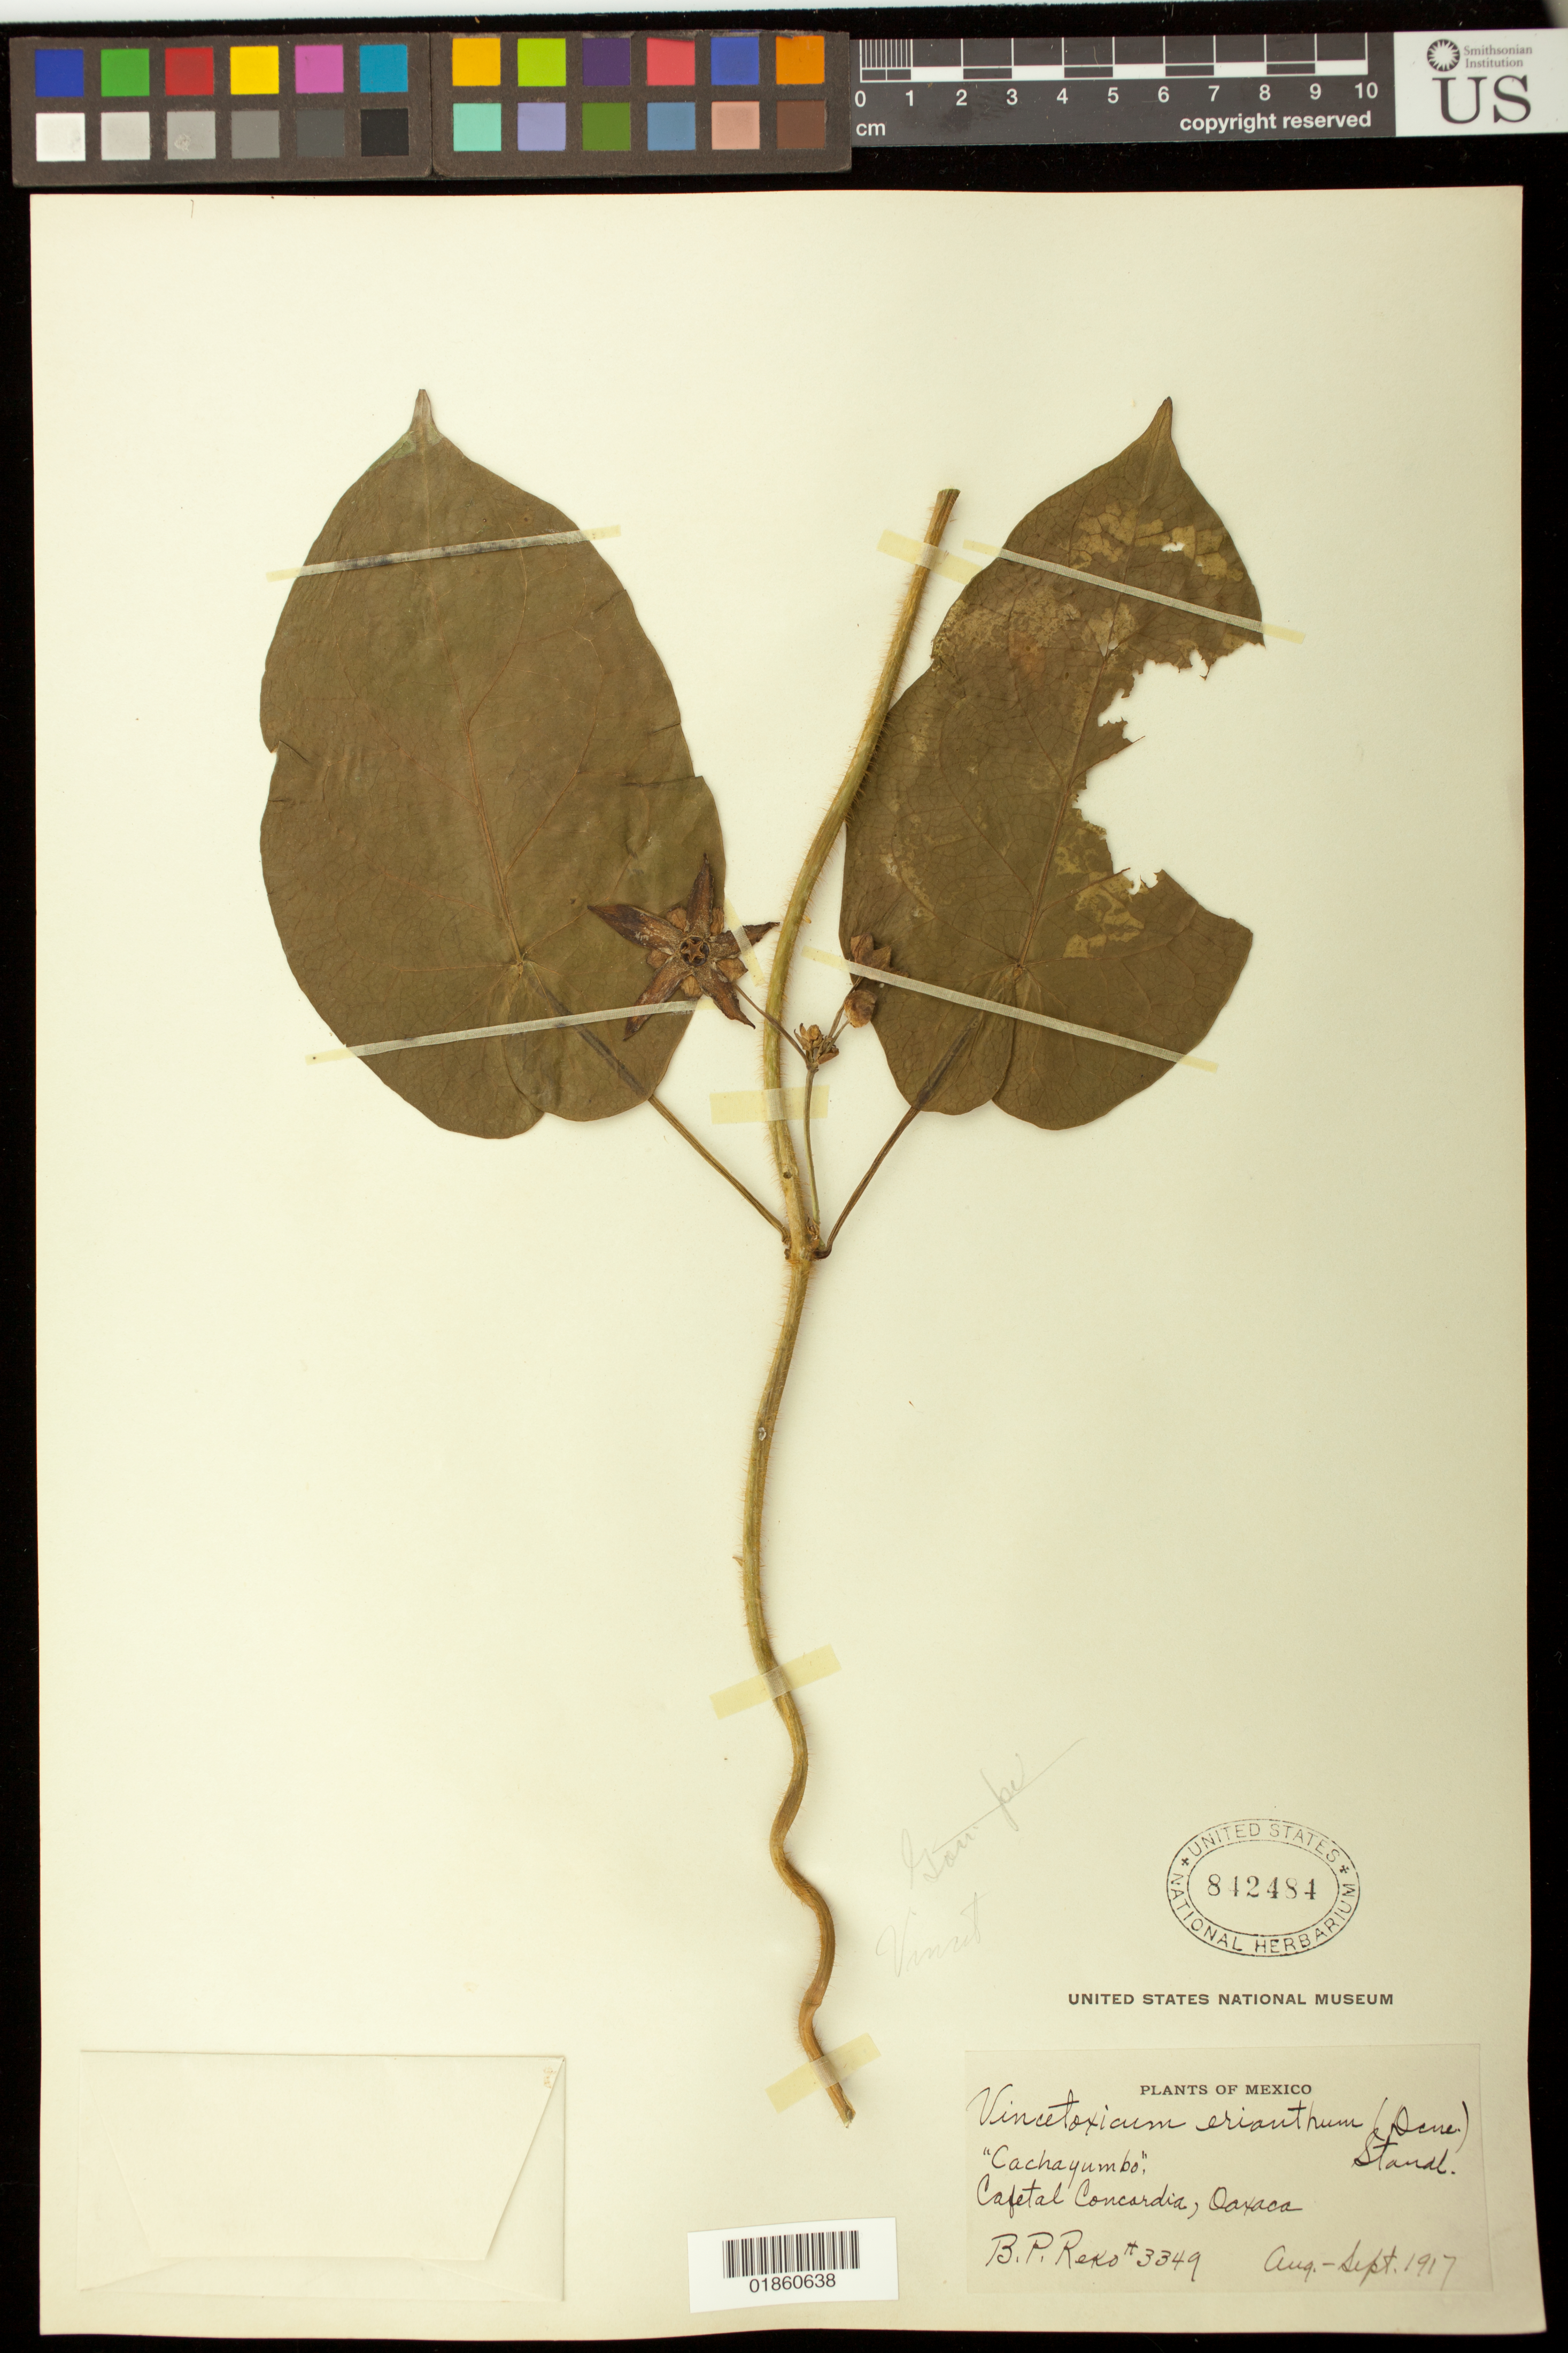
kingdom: Plantae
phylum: Tracheophyta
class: Magnoliopsida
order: Gentianales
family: Apocynaceae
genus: Gonolobus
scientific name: Gonolobus erianthus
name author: Decne.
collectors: B. P. Reko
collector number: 3349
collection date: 1917-08/1917-09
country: Mexico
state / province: Oaxaca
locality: Cafetal Concordia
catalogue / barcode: US 842484